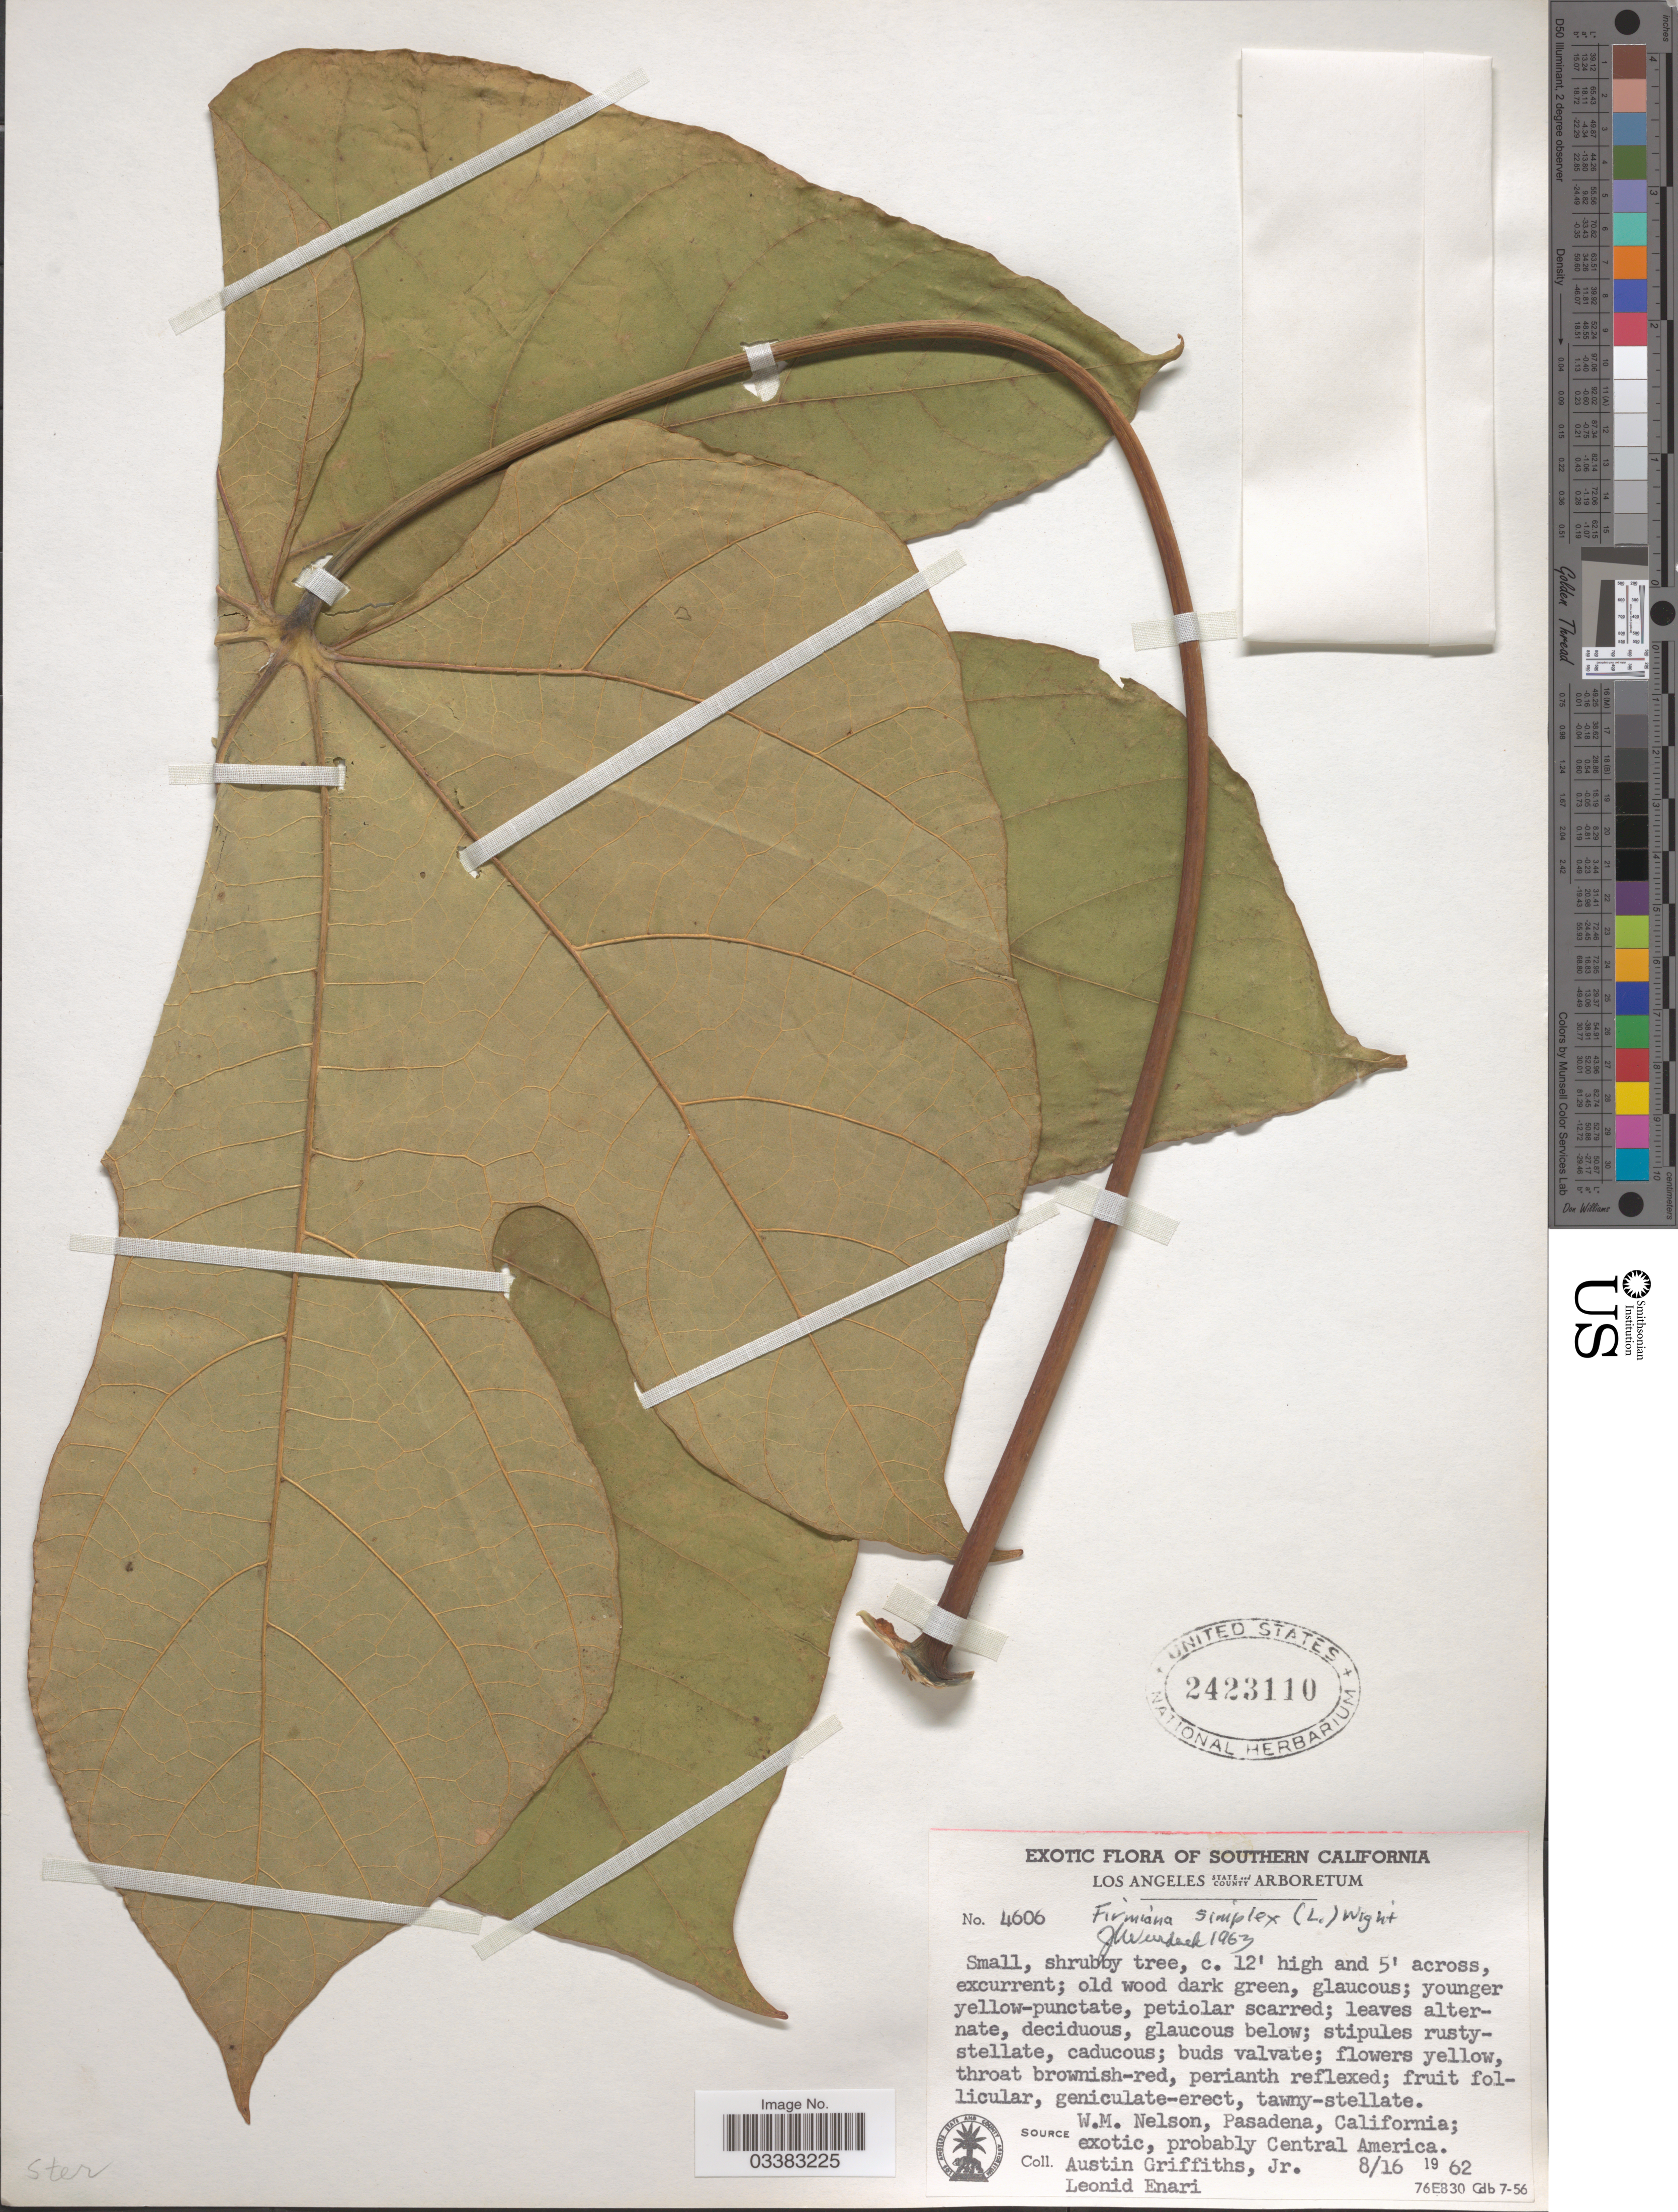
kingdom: Plantae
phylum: Tracheophyta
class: Magnoliopsida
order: Malvales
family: Malvaceae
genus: Firmiana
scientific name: Firmiana simplex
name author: (L.) W. Wight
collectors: A. Griffiths & L. Enari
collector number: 4606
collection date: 1962-08-16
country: United States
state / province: California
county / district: Los Angeles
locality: Southern California. Los Angeles State and County Arboretum.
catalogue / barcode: US 2423110